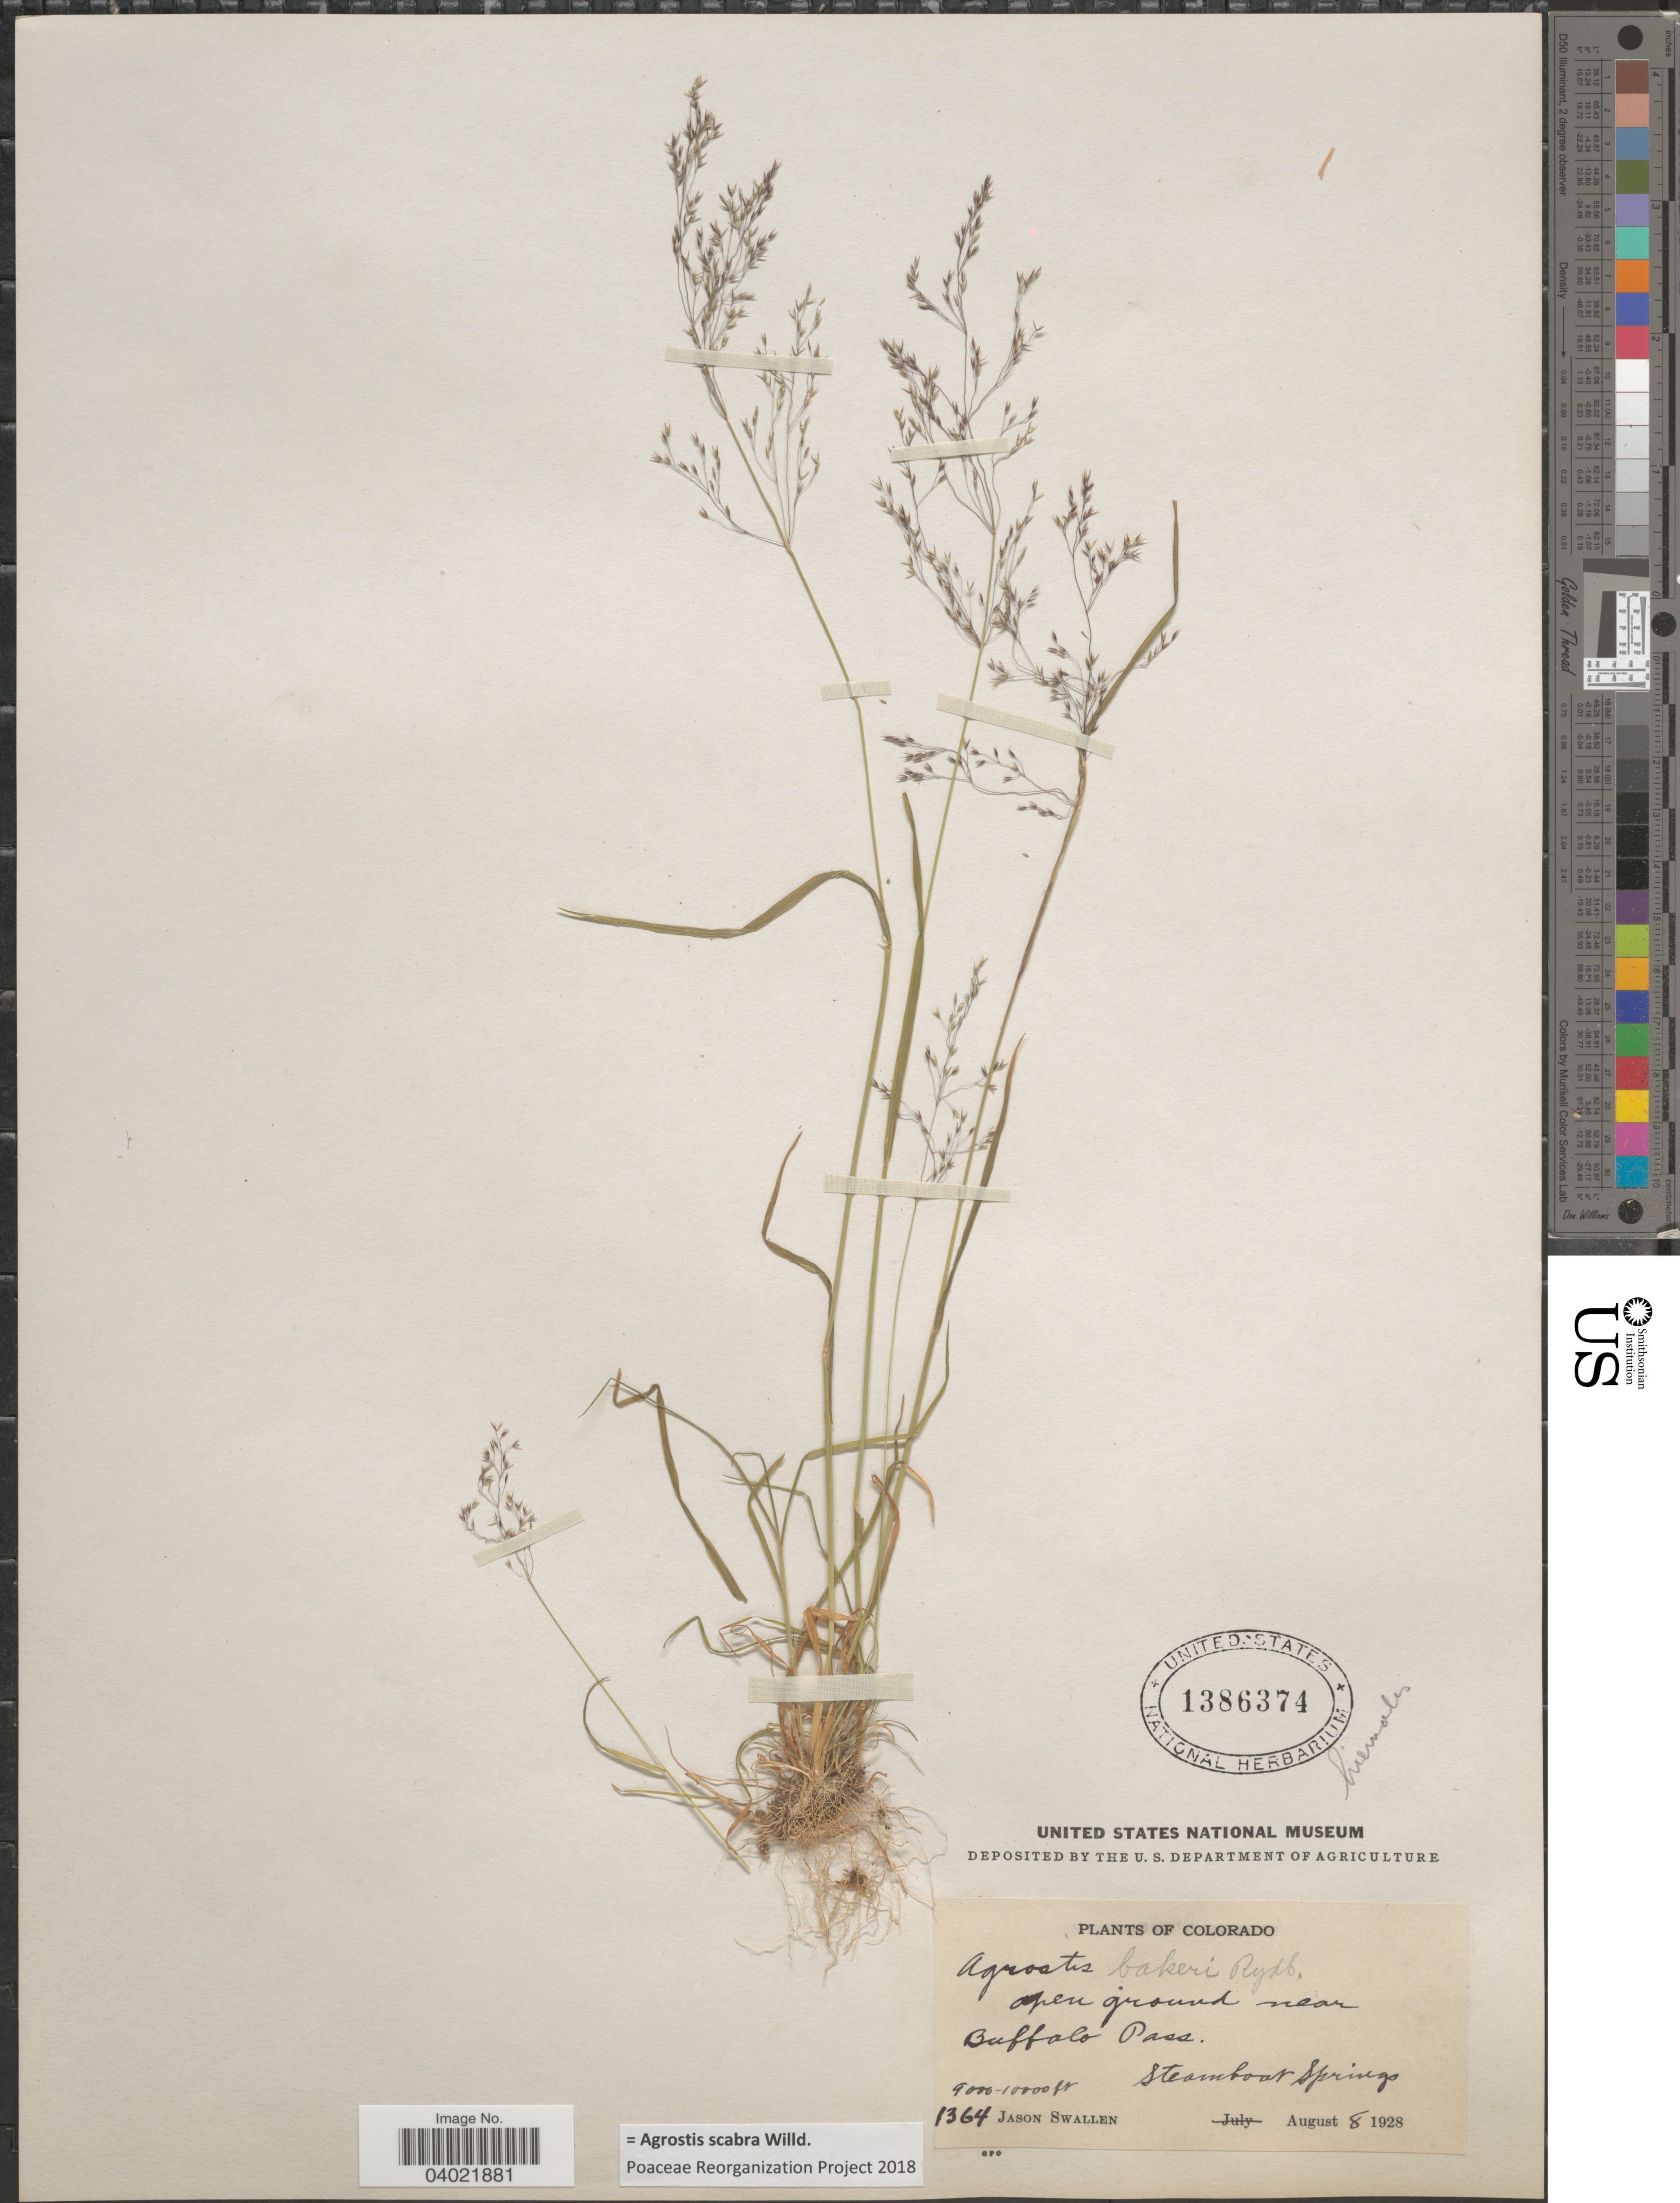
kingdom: Plantae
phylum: Tracheophyta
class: Liliopsida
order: Poales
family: Poaceae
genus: Agrostis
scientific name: Agrostis scabra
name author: Willd.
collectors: J. R. Swallen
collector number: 1364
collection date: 1928-08-08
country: United States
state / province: Colorado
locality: Near Buffalo Pass. Steamboat Springs.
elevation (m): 2743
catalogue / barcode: US 1386374